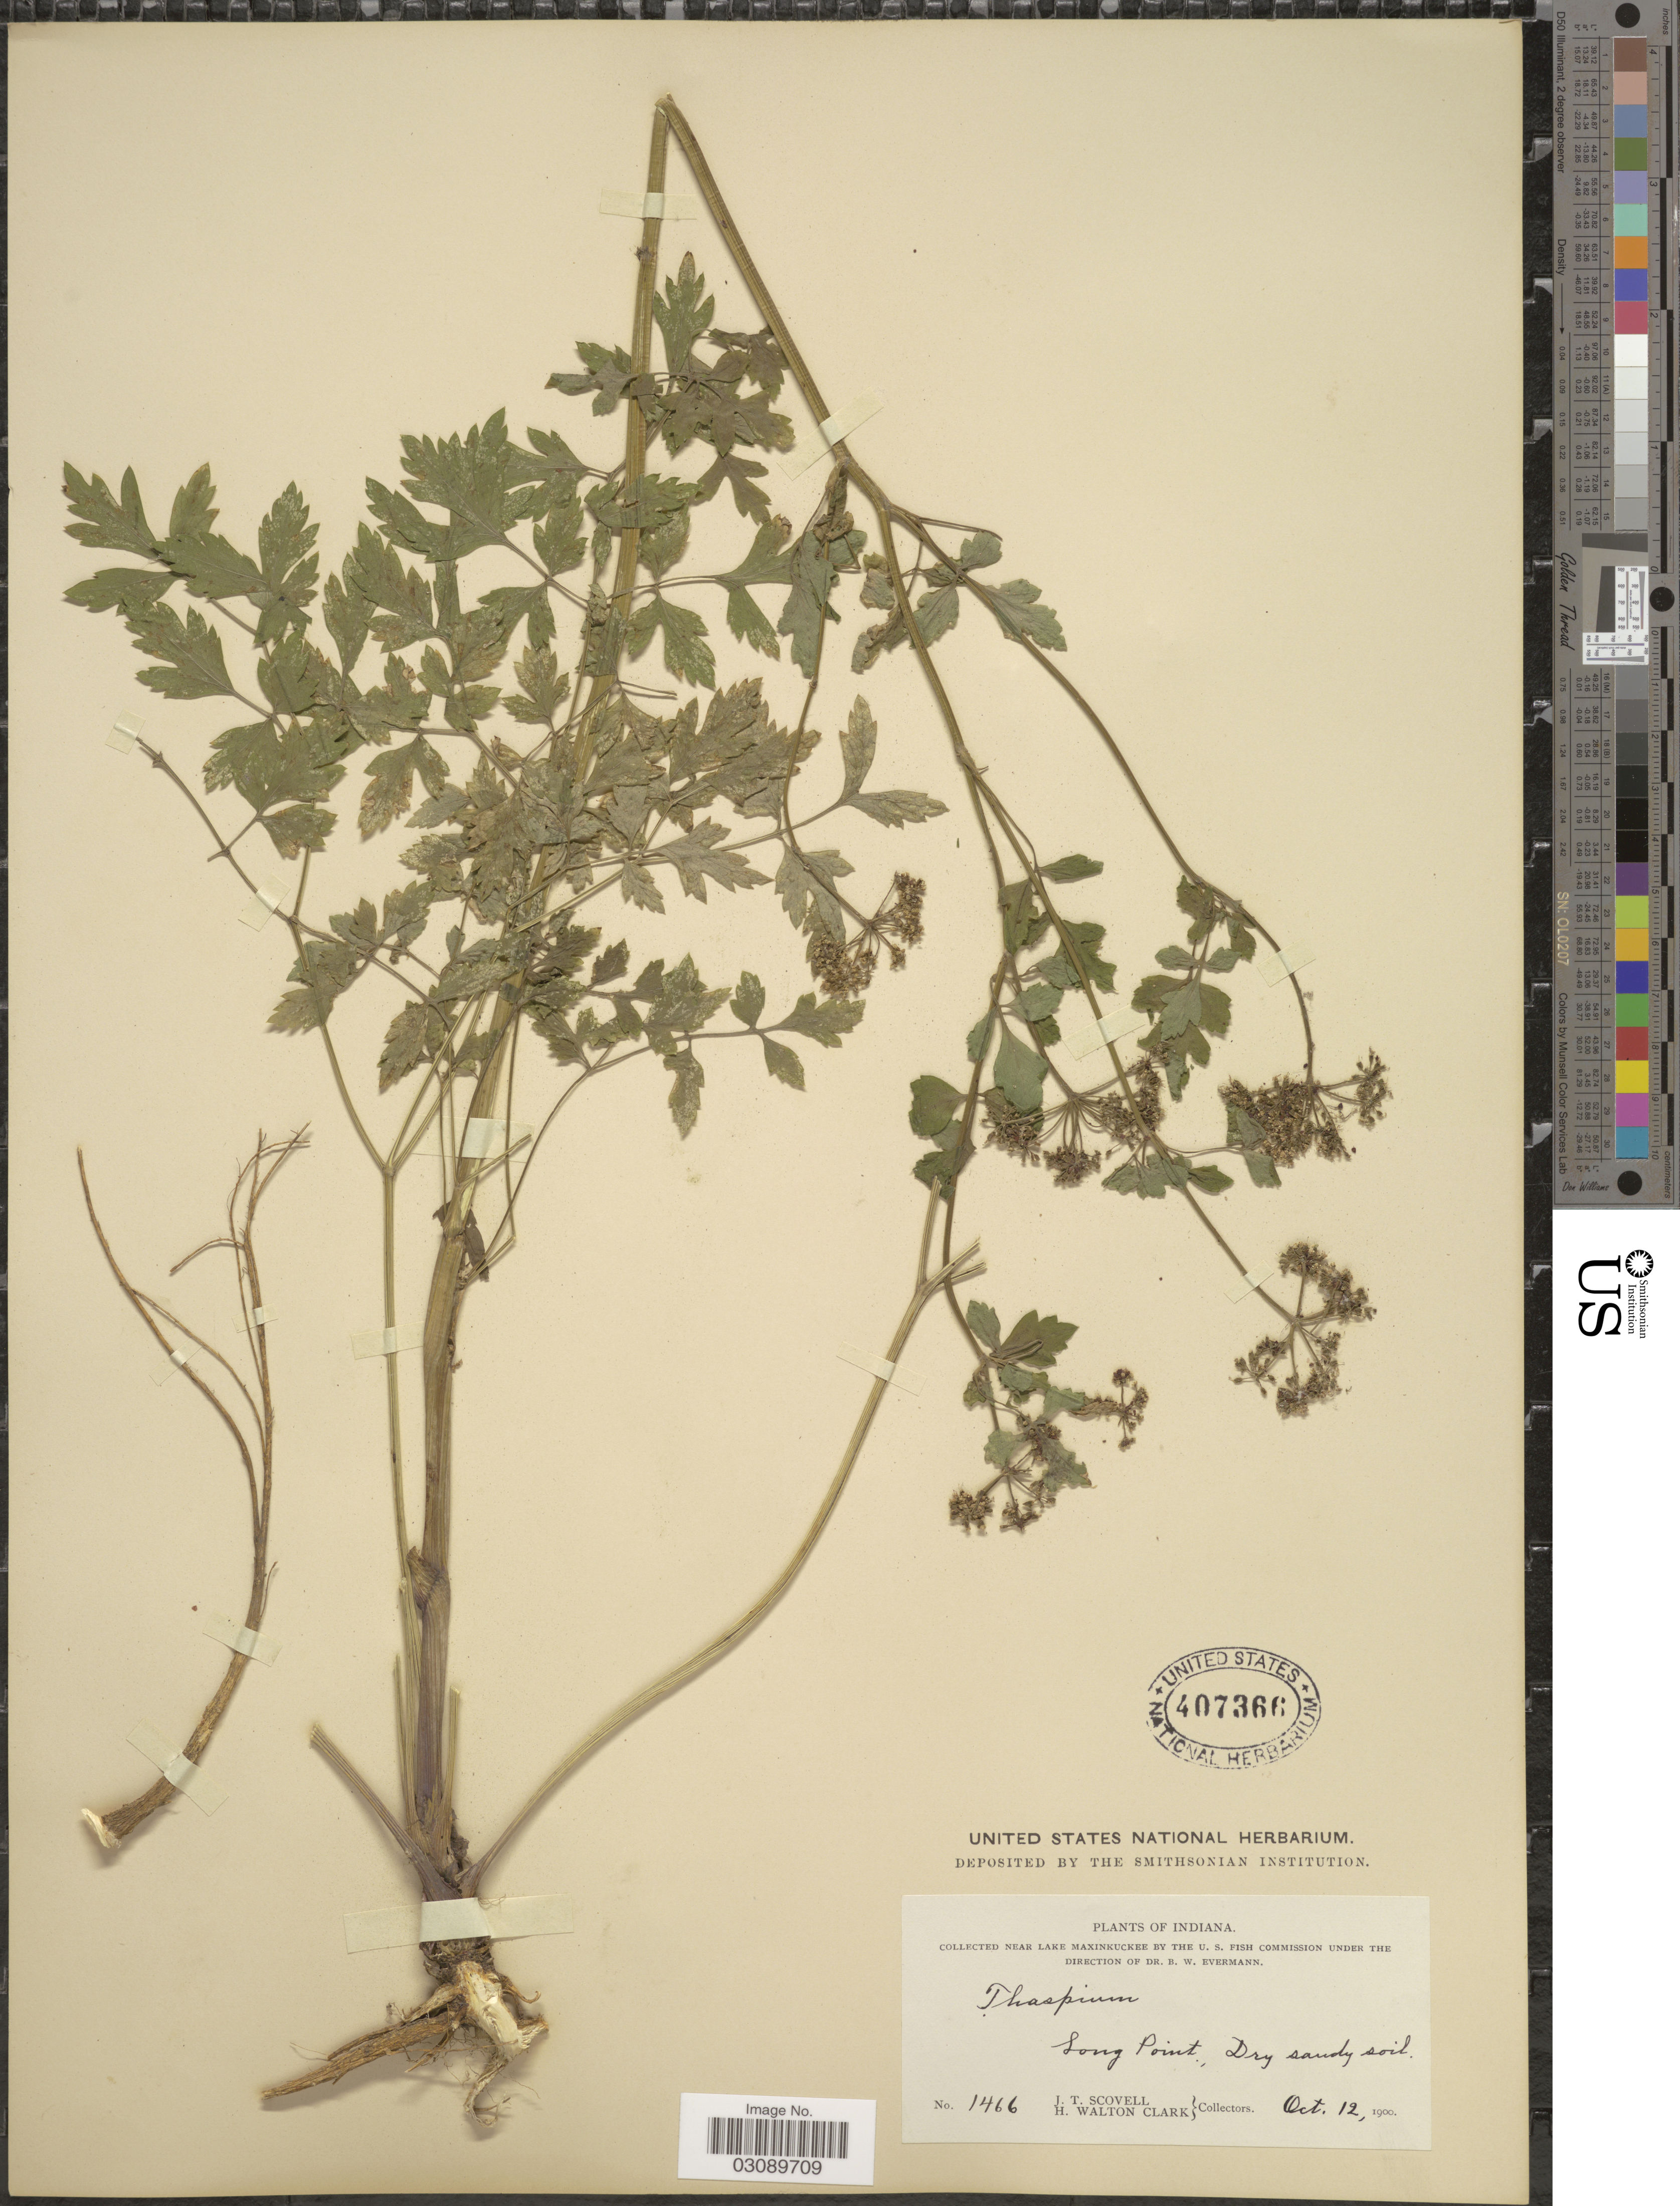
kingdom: Plantae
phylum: Tracheophyta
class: Magnoliopsida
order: Apiales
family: Apiaceae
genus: Thaspium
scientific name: Thaspium sp.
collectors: J. T. Scovell & H. W. Clark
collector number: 1466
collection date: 1900-10-12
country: United States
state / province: Indiana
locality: Long Point. Near Lake Maxinkuckee.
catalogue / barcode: US 407366